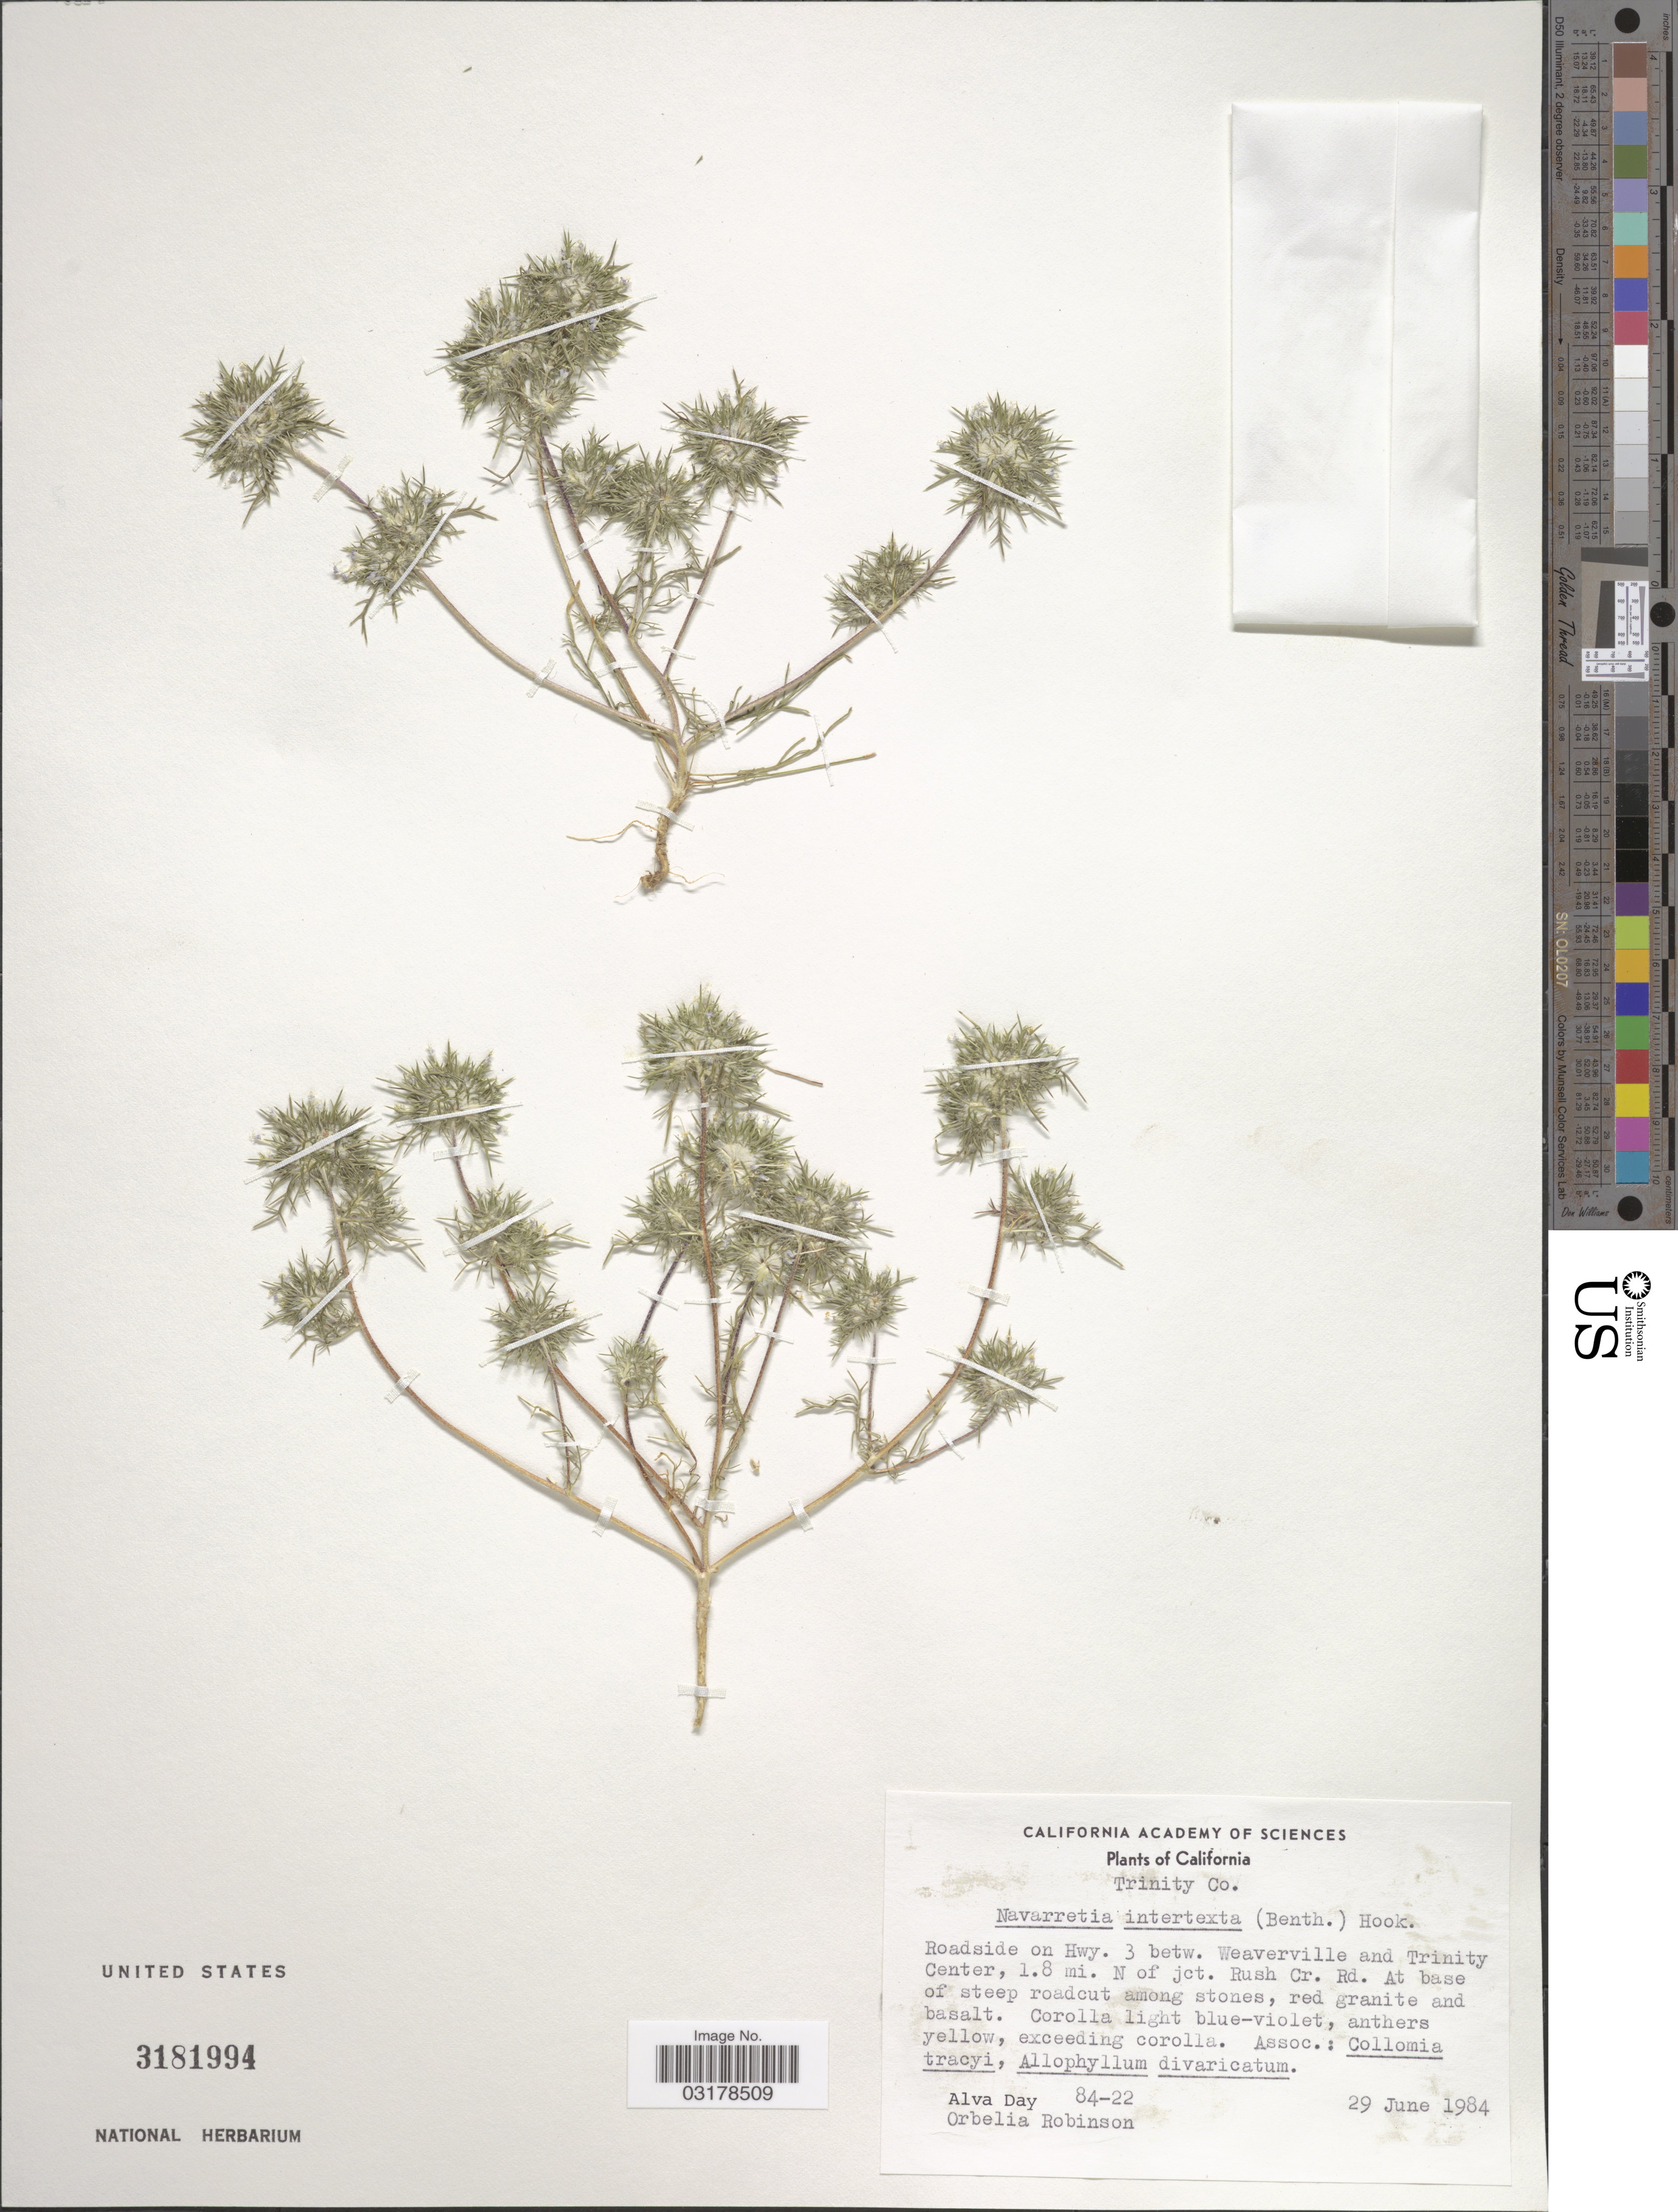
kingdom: Plantae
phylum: Tracheophyta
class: Magnoliopsida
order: Ericales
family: Polemoniaceae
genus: Navarretia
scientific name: Navarretia intertexta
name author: (Benth.) Hook.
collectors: A. G. Day & O. R. Robinson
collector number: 84-22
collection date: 1984-06-29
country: United States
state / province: California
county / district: Trinity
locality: Trinity Co. Roadside on Hwy. 3 betw. Weaverville and Trinity Center, 1.8 mi. N of jct. Rush Cr. Rd.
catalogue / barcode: US 3181994